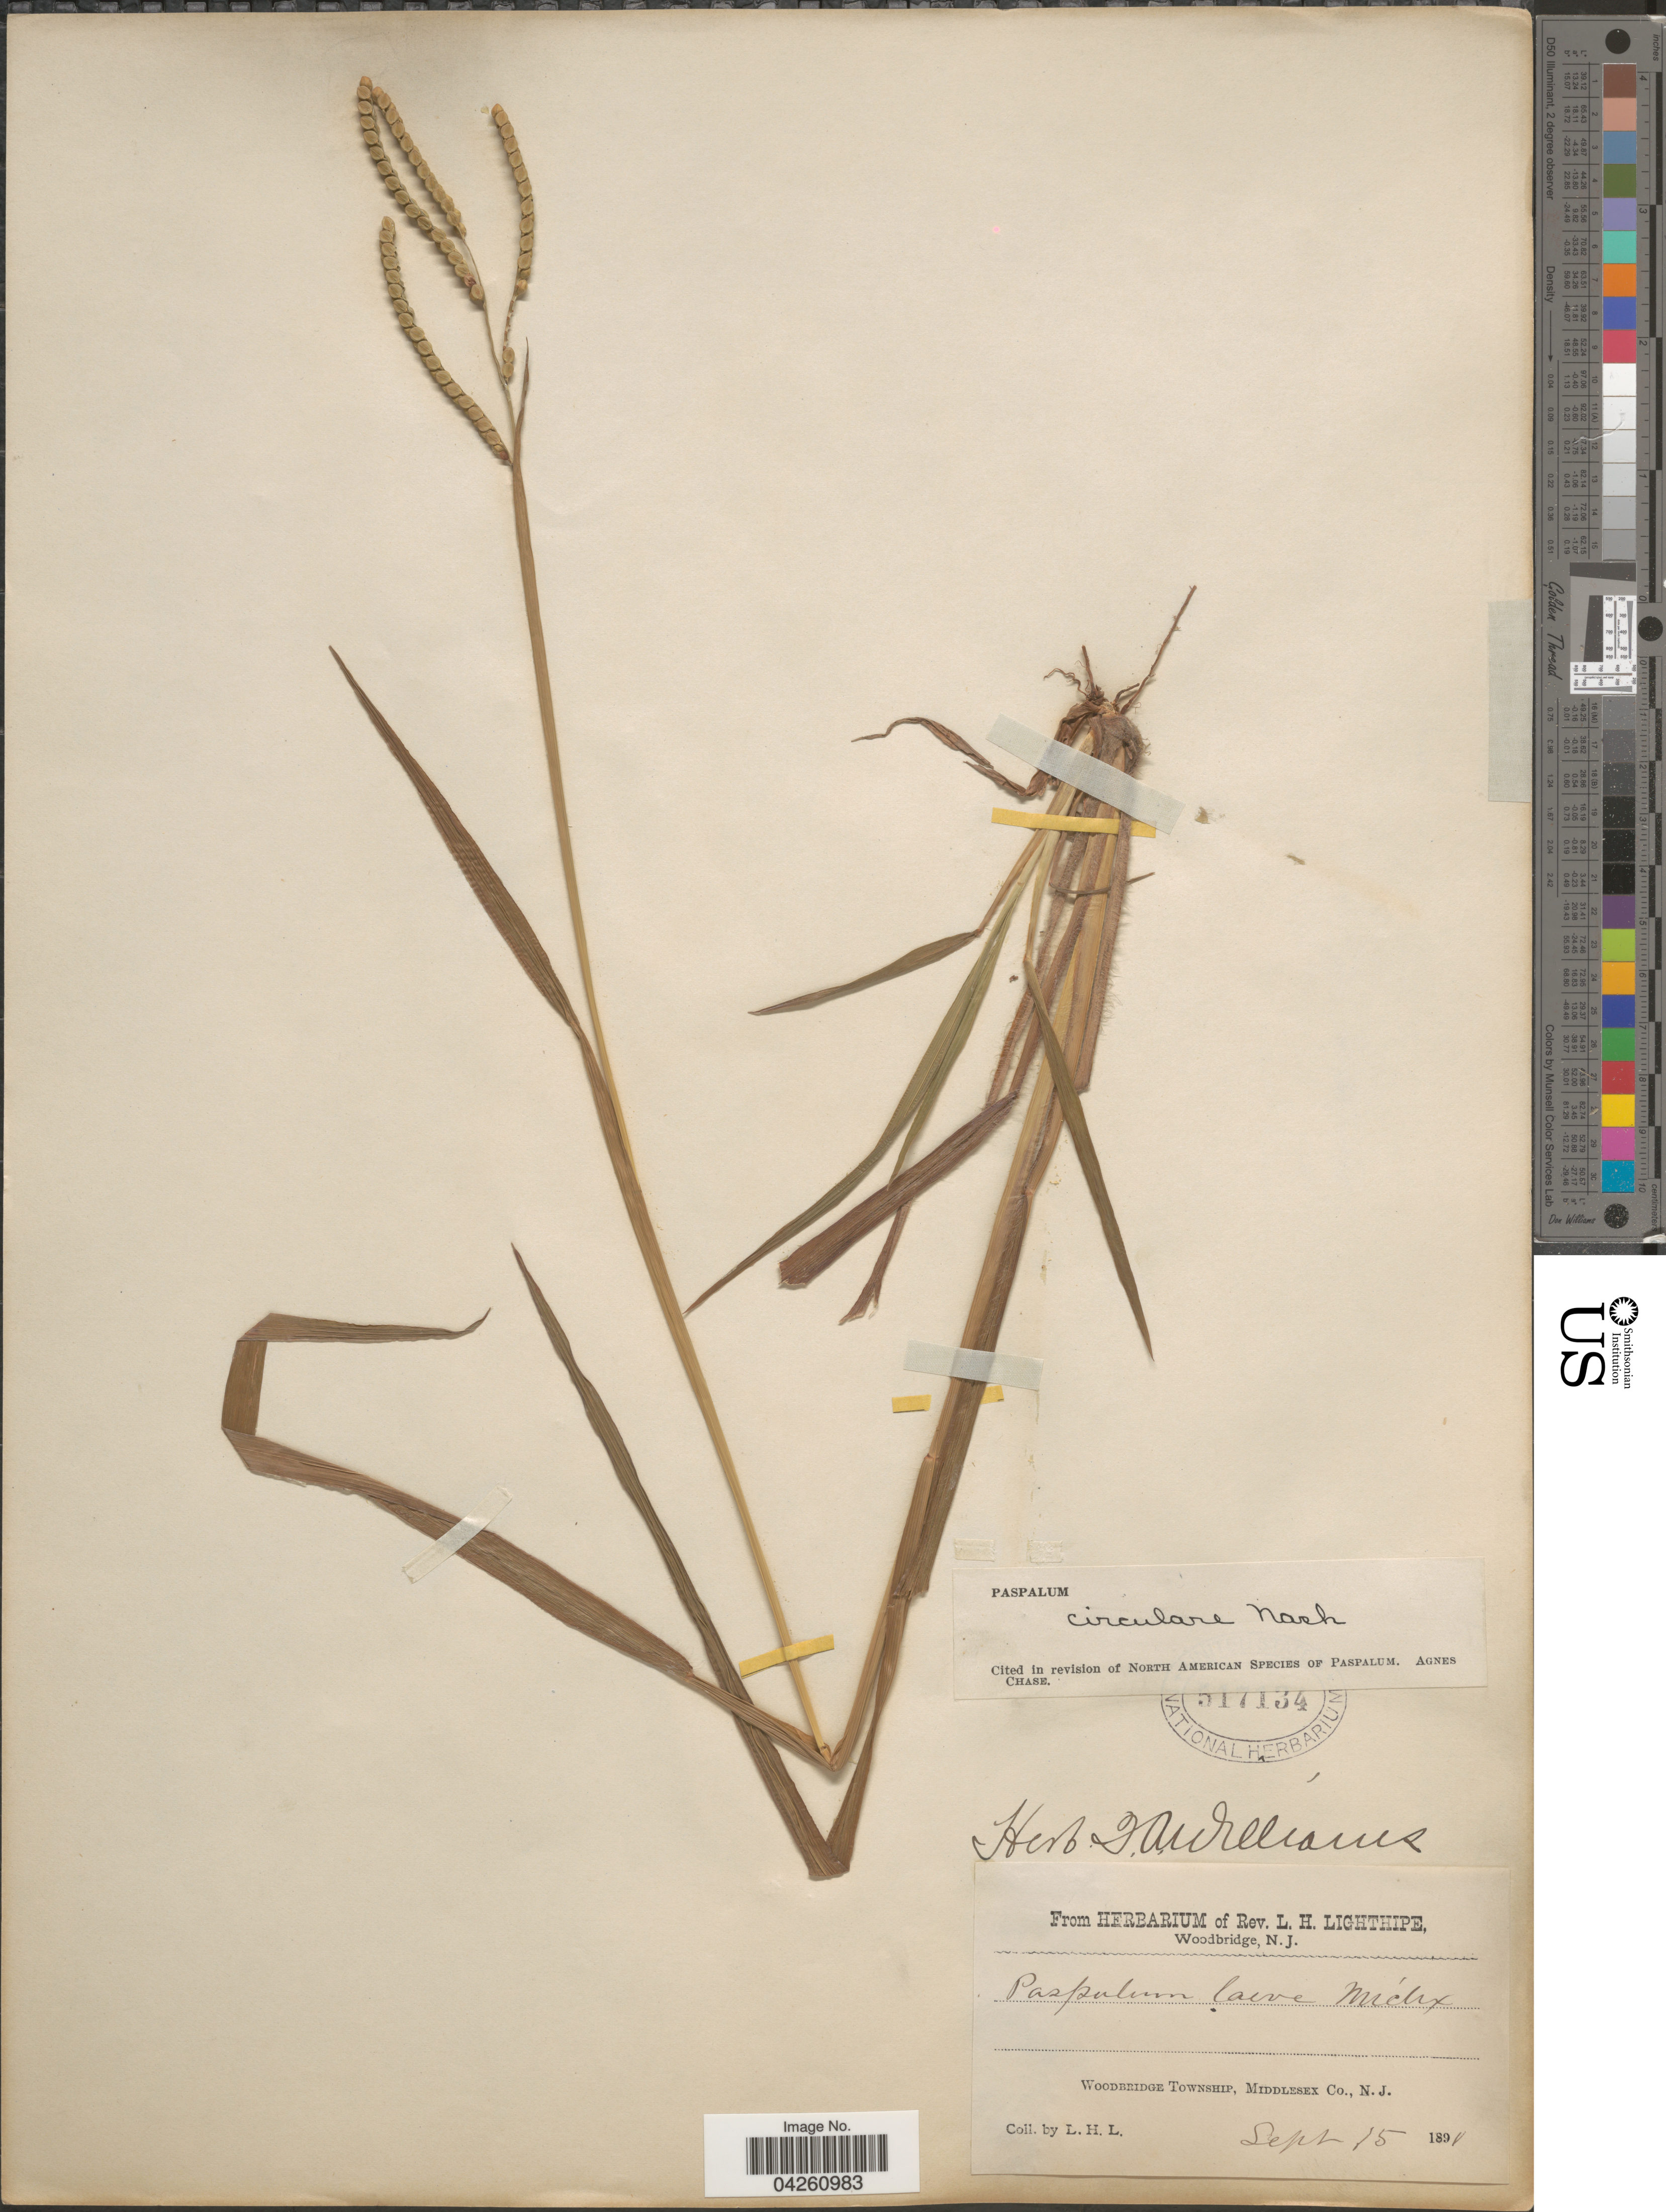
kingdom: Plantae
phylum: Tracheophyta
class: Liliopsida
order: Poales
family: Poaceae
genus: Paspalum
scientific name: Paspalum circulare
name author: Nash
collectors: Rev. L. H. Lighthipe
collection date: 1891-09-15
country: United States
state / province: New Jersey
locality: Woodbridge Township, Middlesex Co.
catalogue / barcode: US 517134